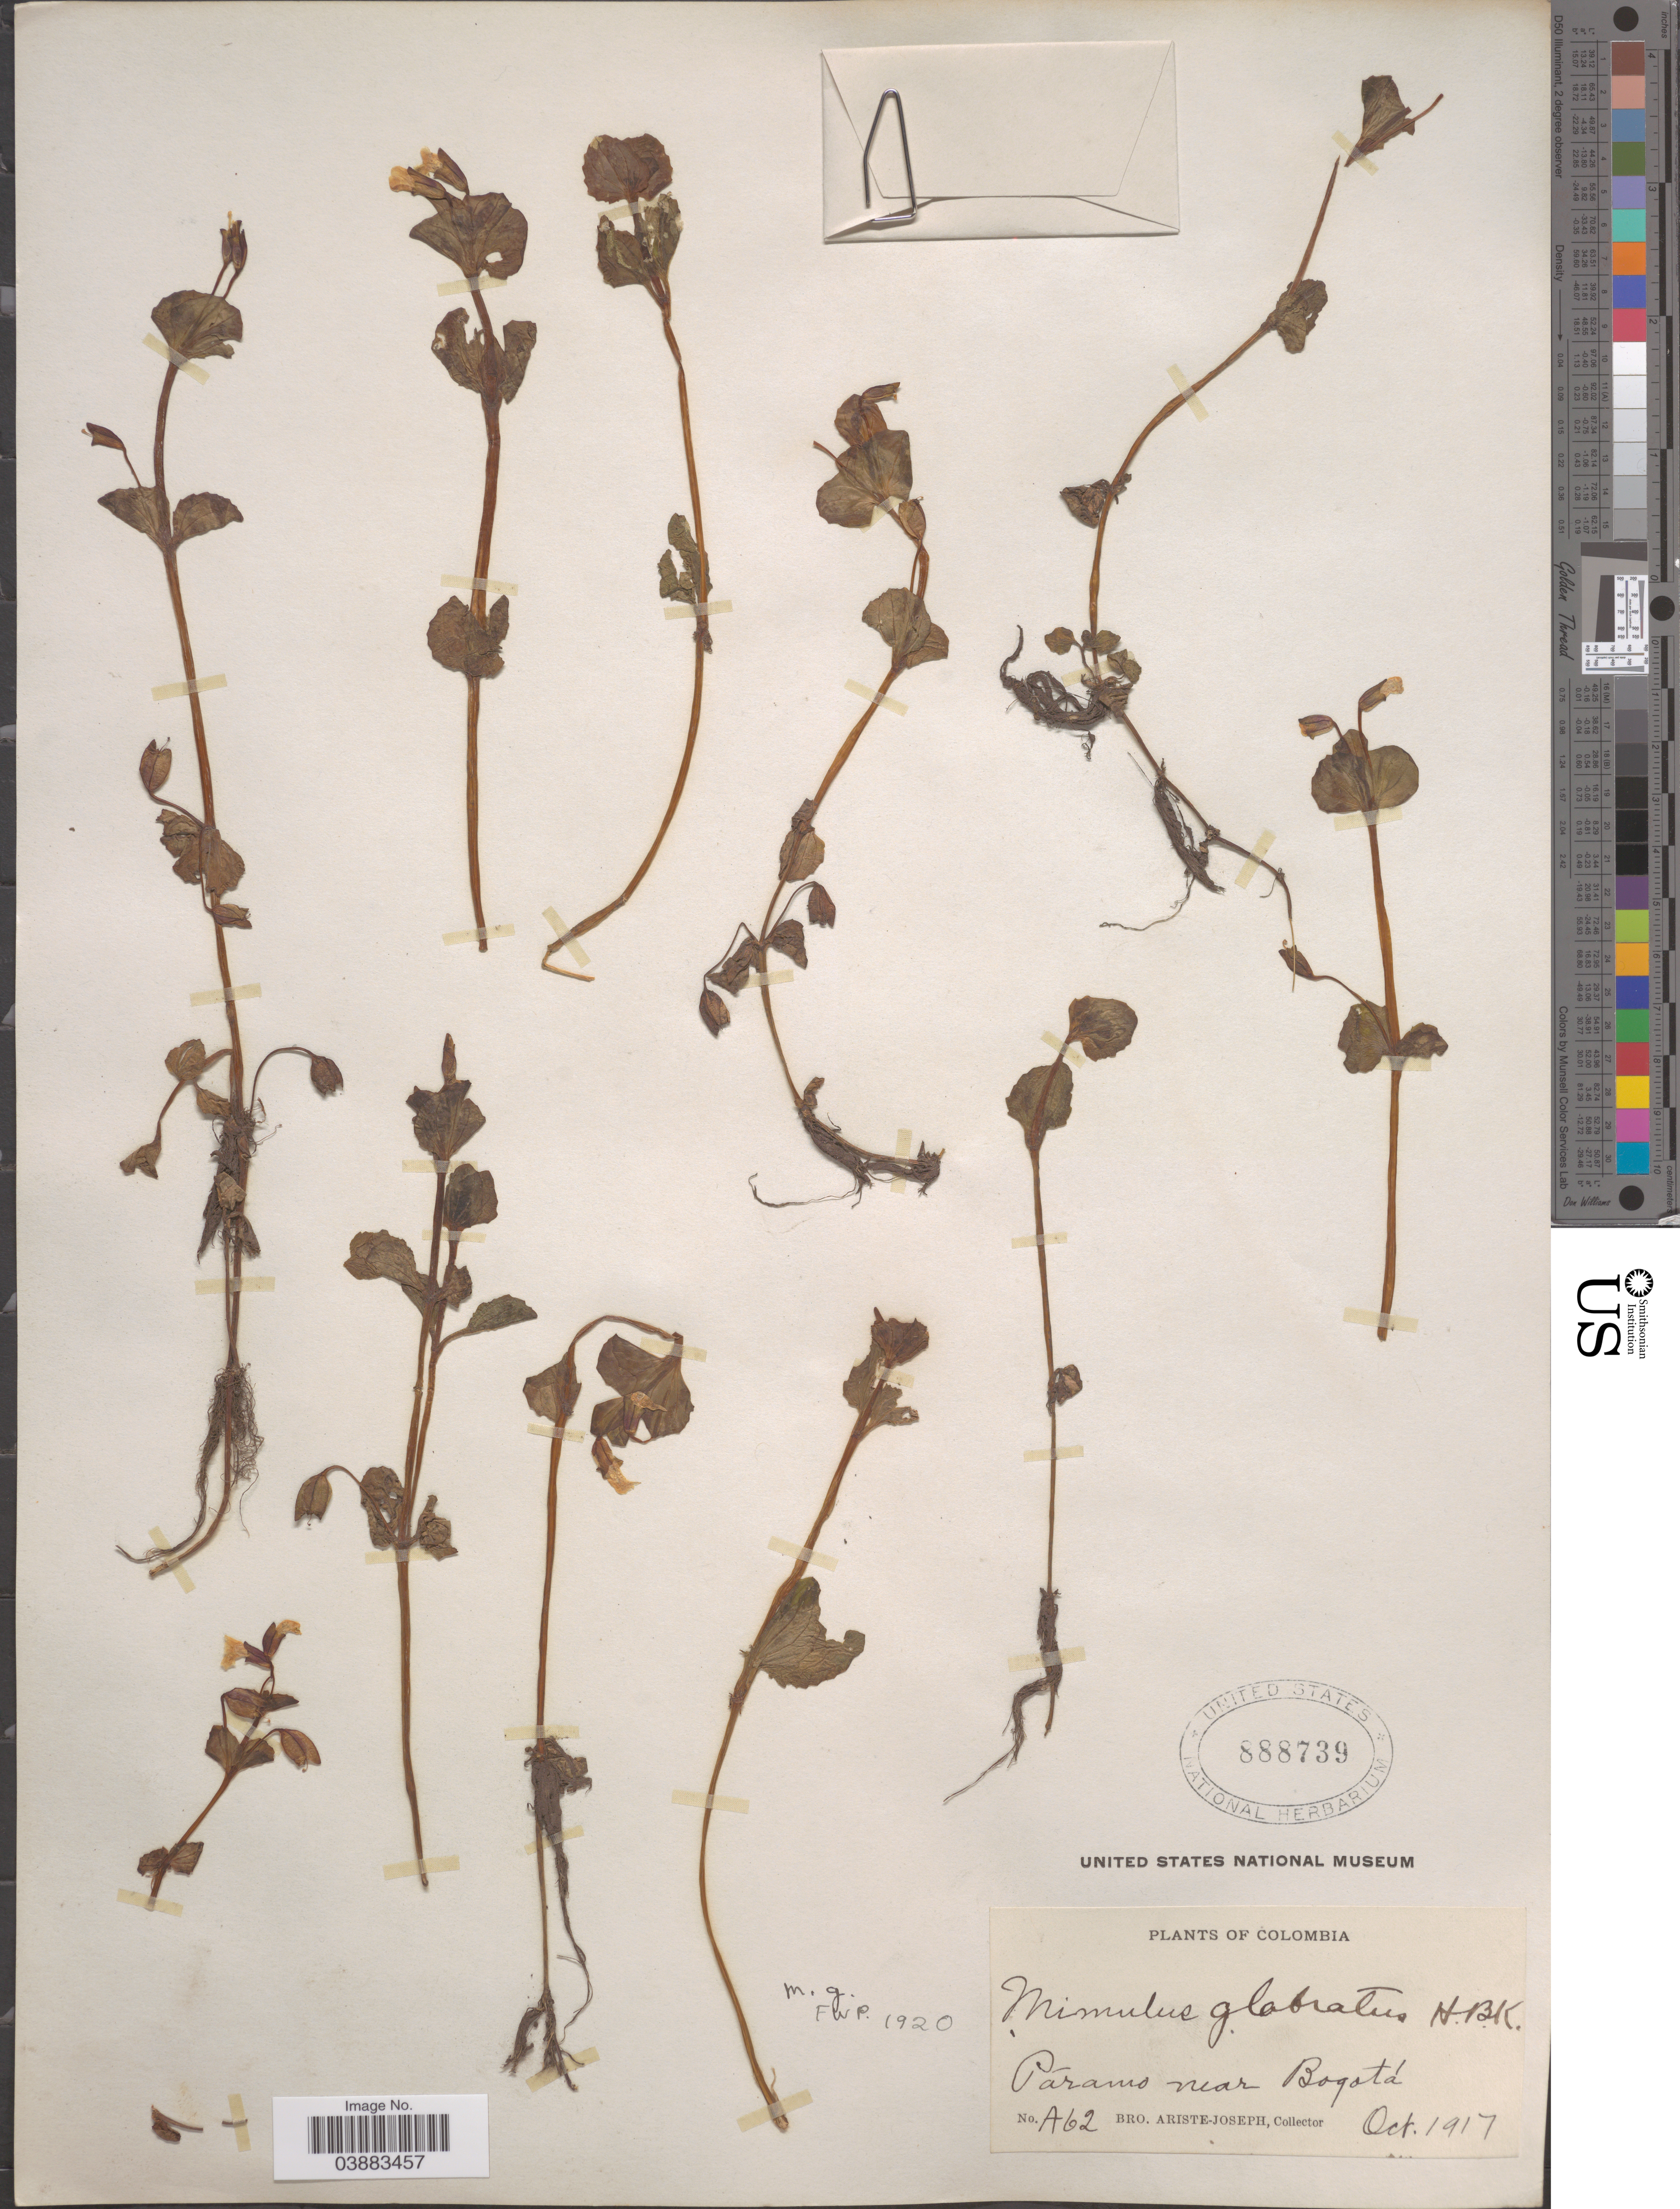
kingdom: Plantae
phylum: Tracheophyta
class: Magnoliopsida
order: Lamiales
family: Phrymaceae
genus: Mimulus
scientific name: Mimulus glabratus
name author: Kunth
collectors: Bro. Ariste-Joseph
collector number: A62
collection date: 1917-10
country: Colombia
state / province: Bogota D.C.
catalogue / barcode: US 888739